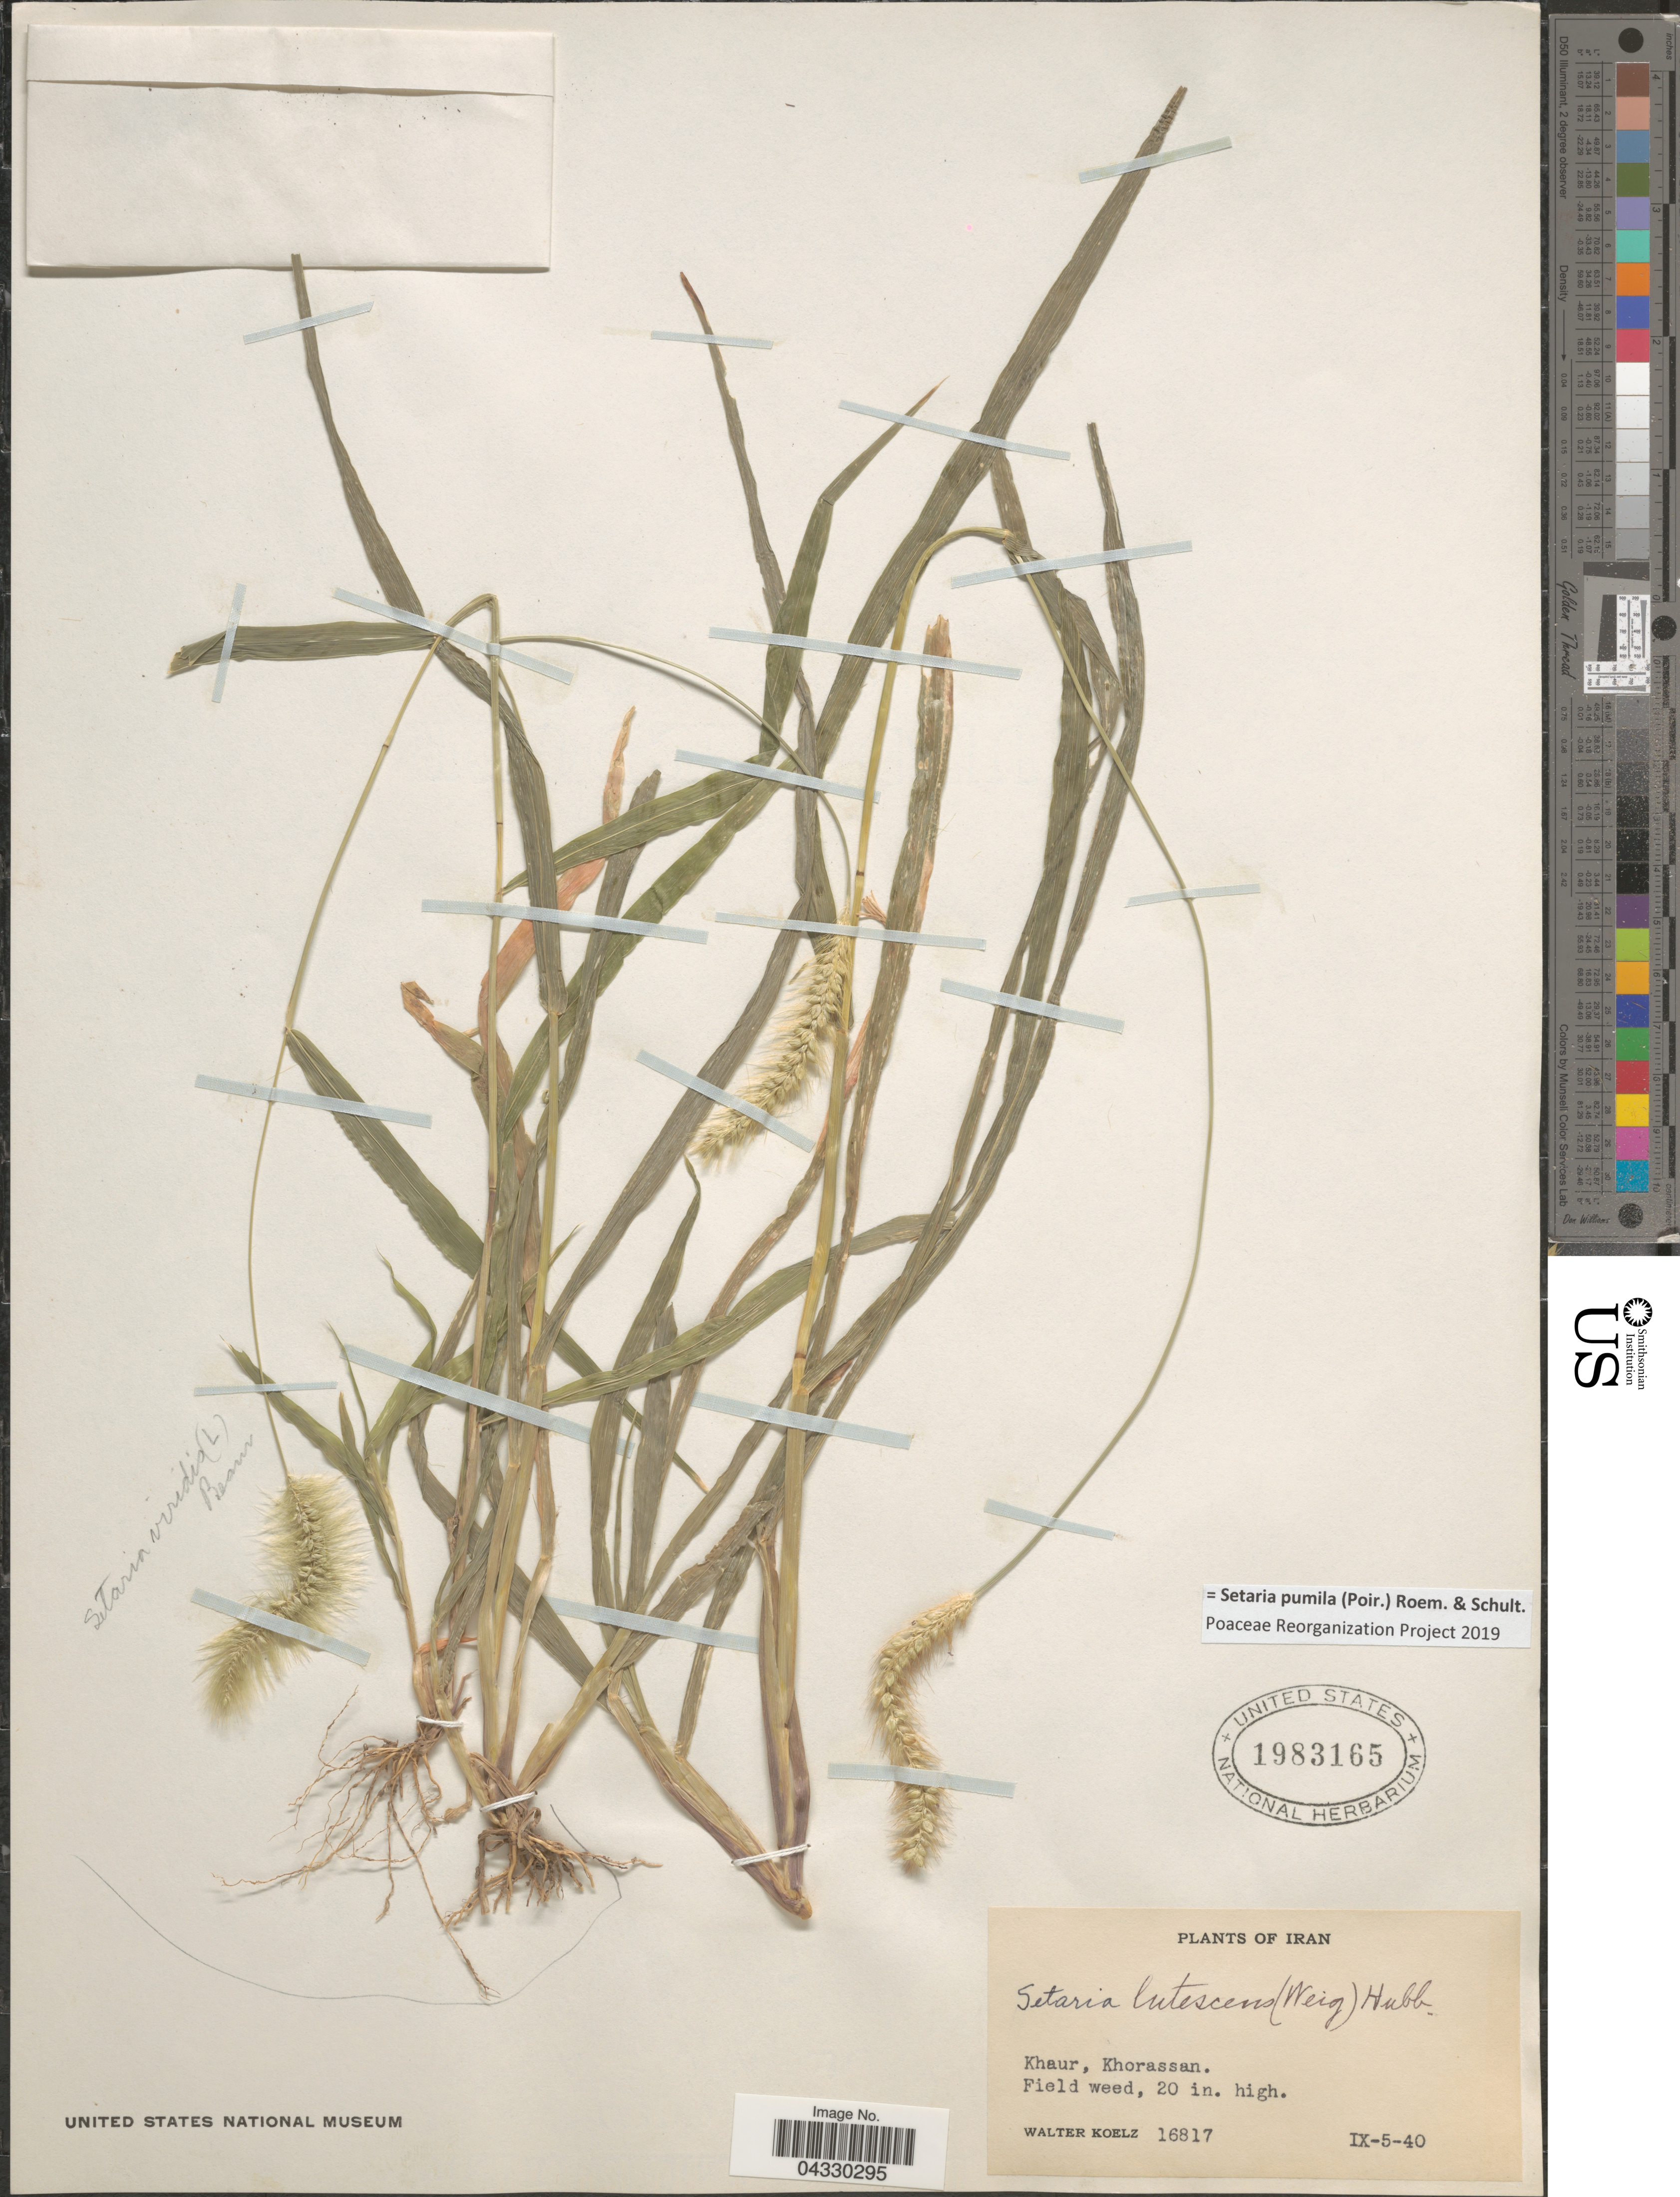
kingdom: Plantae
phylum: Tracheophyta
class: Liliopsida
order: Poales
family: Poaceae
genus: Setaria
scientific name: Setaria pumila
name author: (Poir.) Roem. & Schult.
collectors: W. N. Koelz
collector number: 16817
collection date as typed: Transcribed d/m/y: 5/9/40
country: Iran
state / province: Khorasan [obsolete]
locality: Khaur, Khorassan.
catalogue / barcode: US 1983165